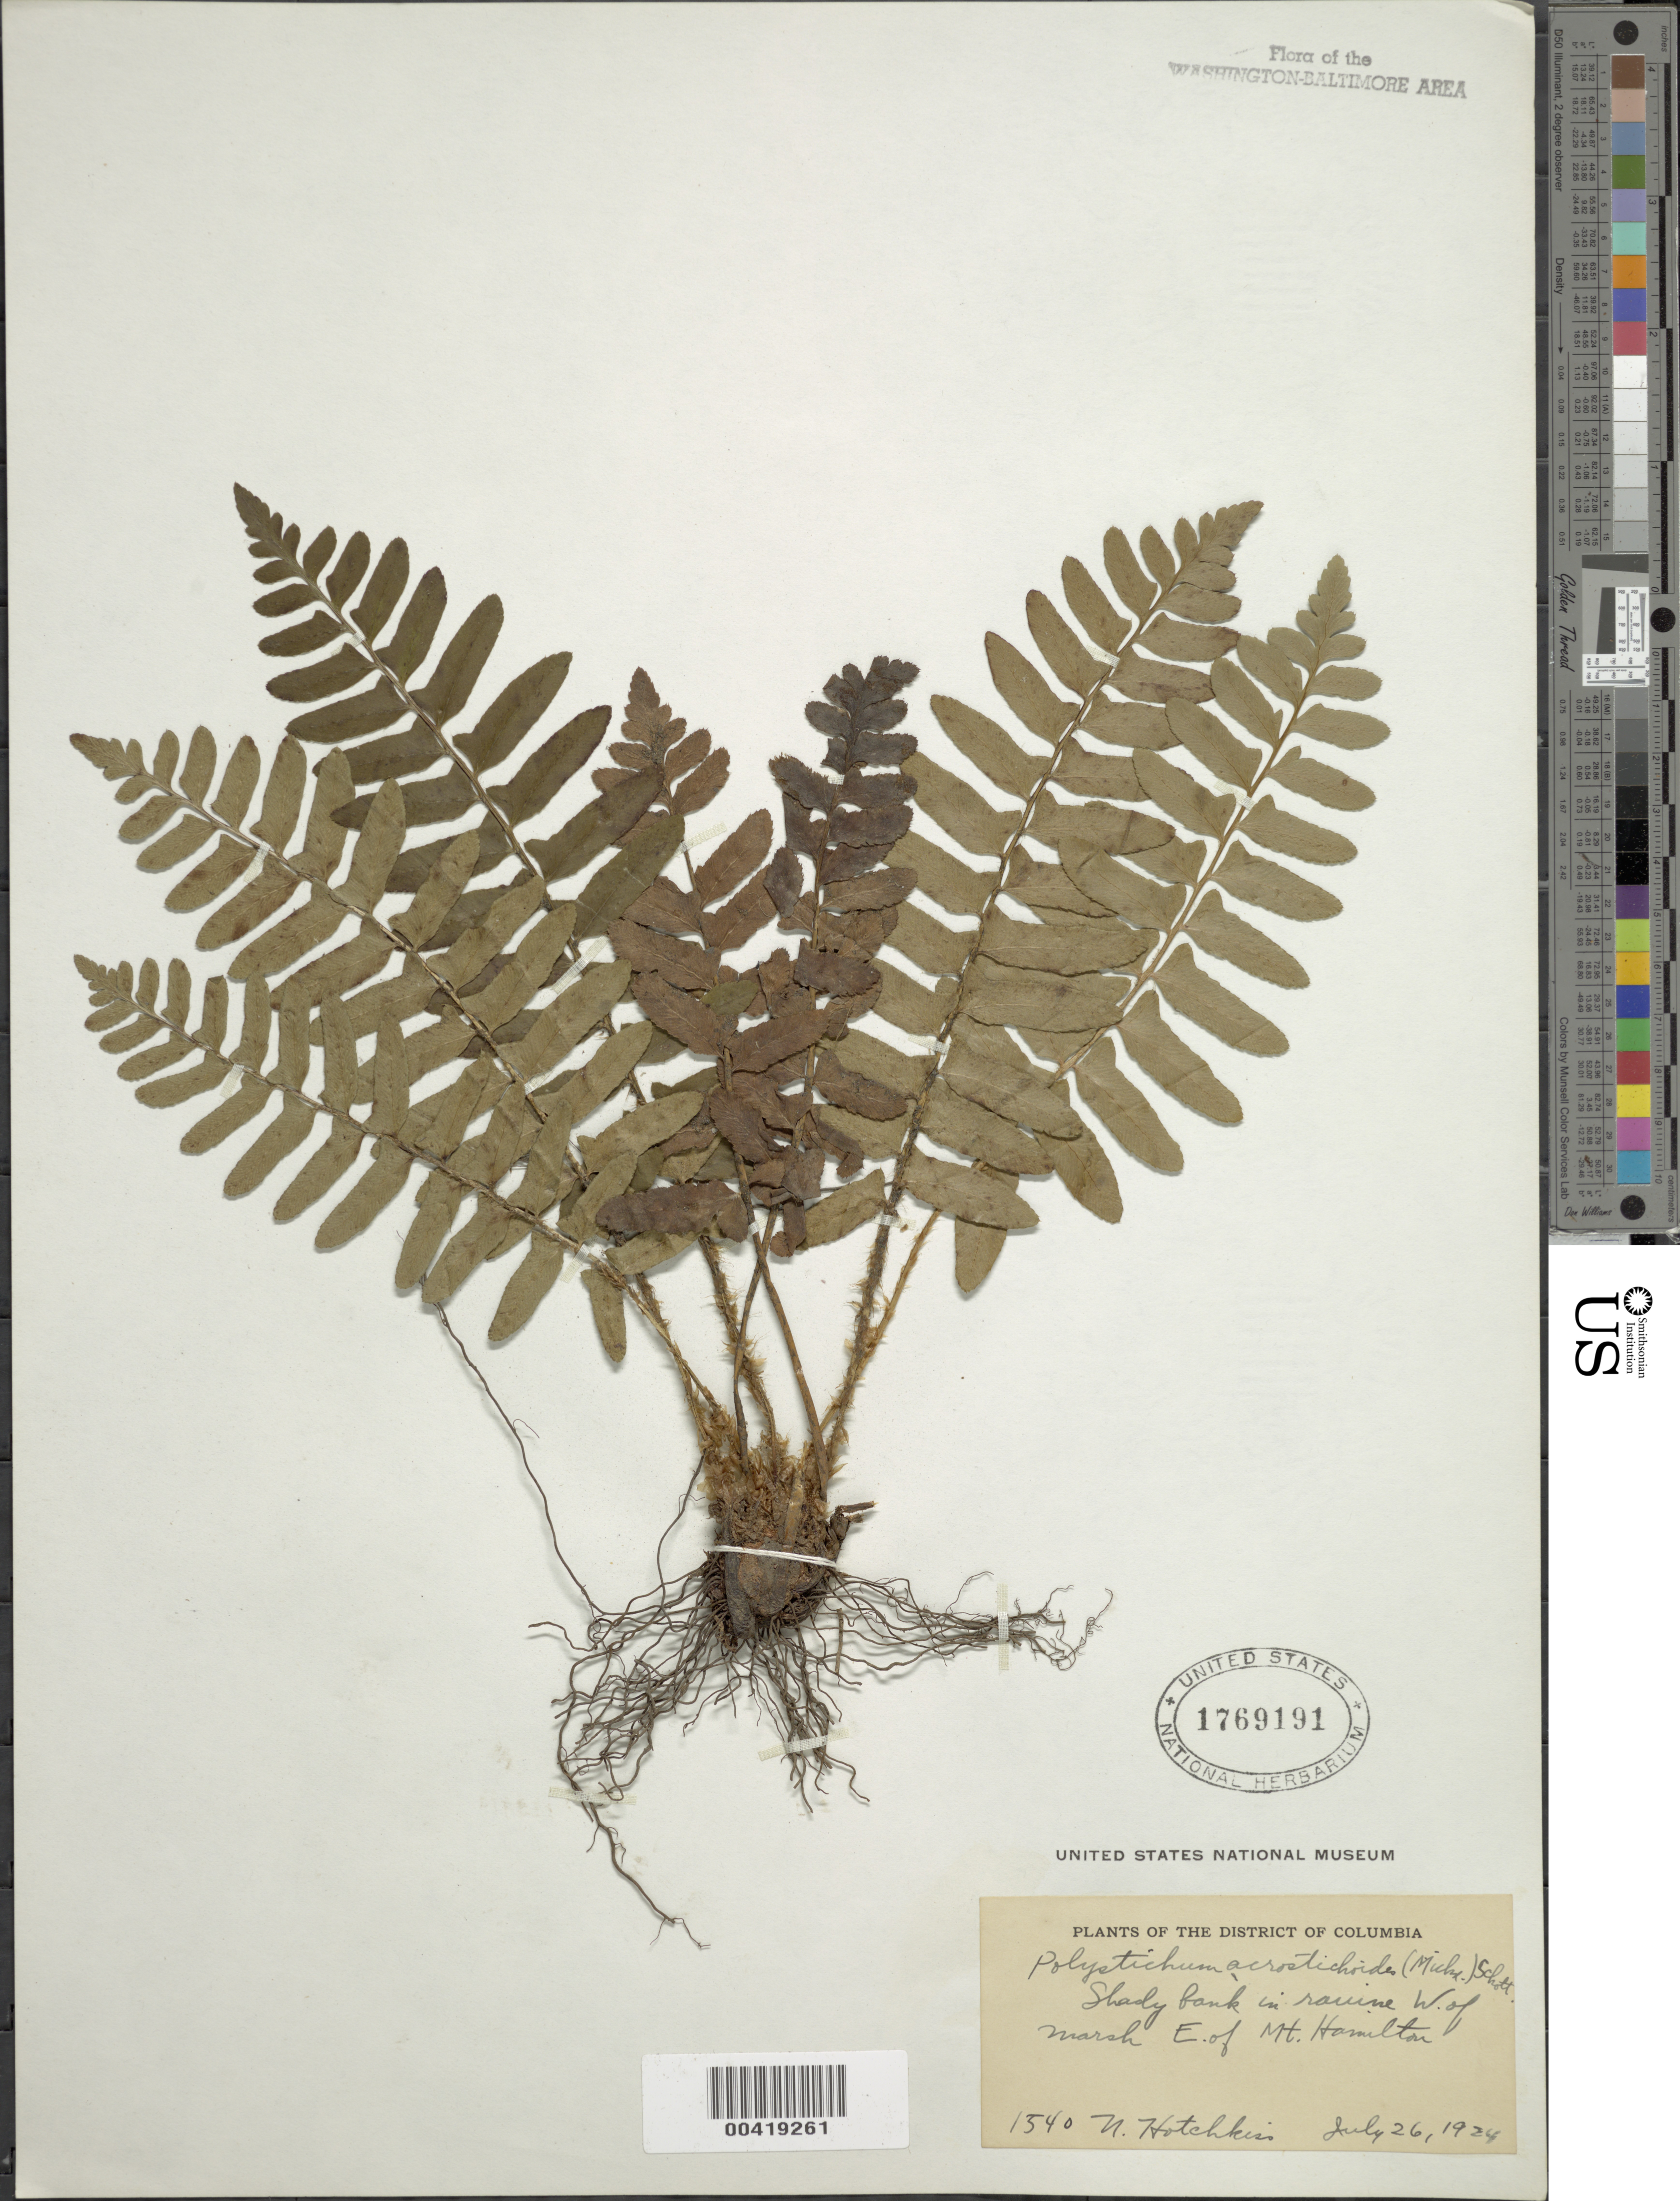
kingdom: Plantae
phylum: Tracheophyta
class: Polypodiopsida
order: Polypodiales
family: Dryopteridaceae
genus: Polystichum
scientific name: Polystichum acrostichoides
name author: (Michx.) Schott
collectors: N. Hotchkiss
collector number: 1540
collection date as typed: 26 Jul 1924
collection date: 1924-07-26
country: United States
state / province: District of Columbia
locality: East of Mount Hamilton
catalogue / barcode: US 1769191